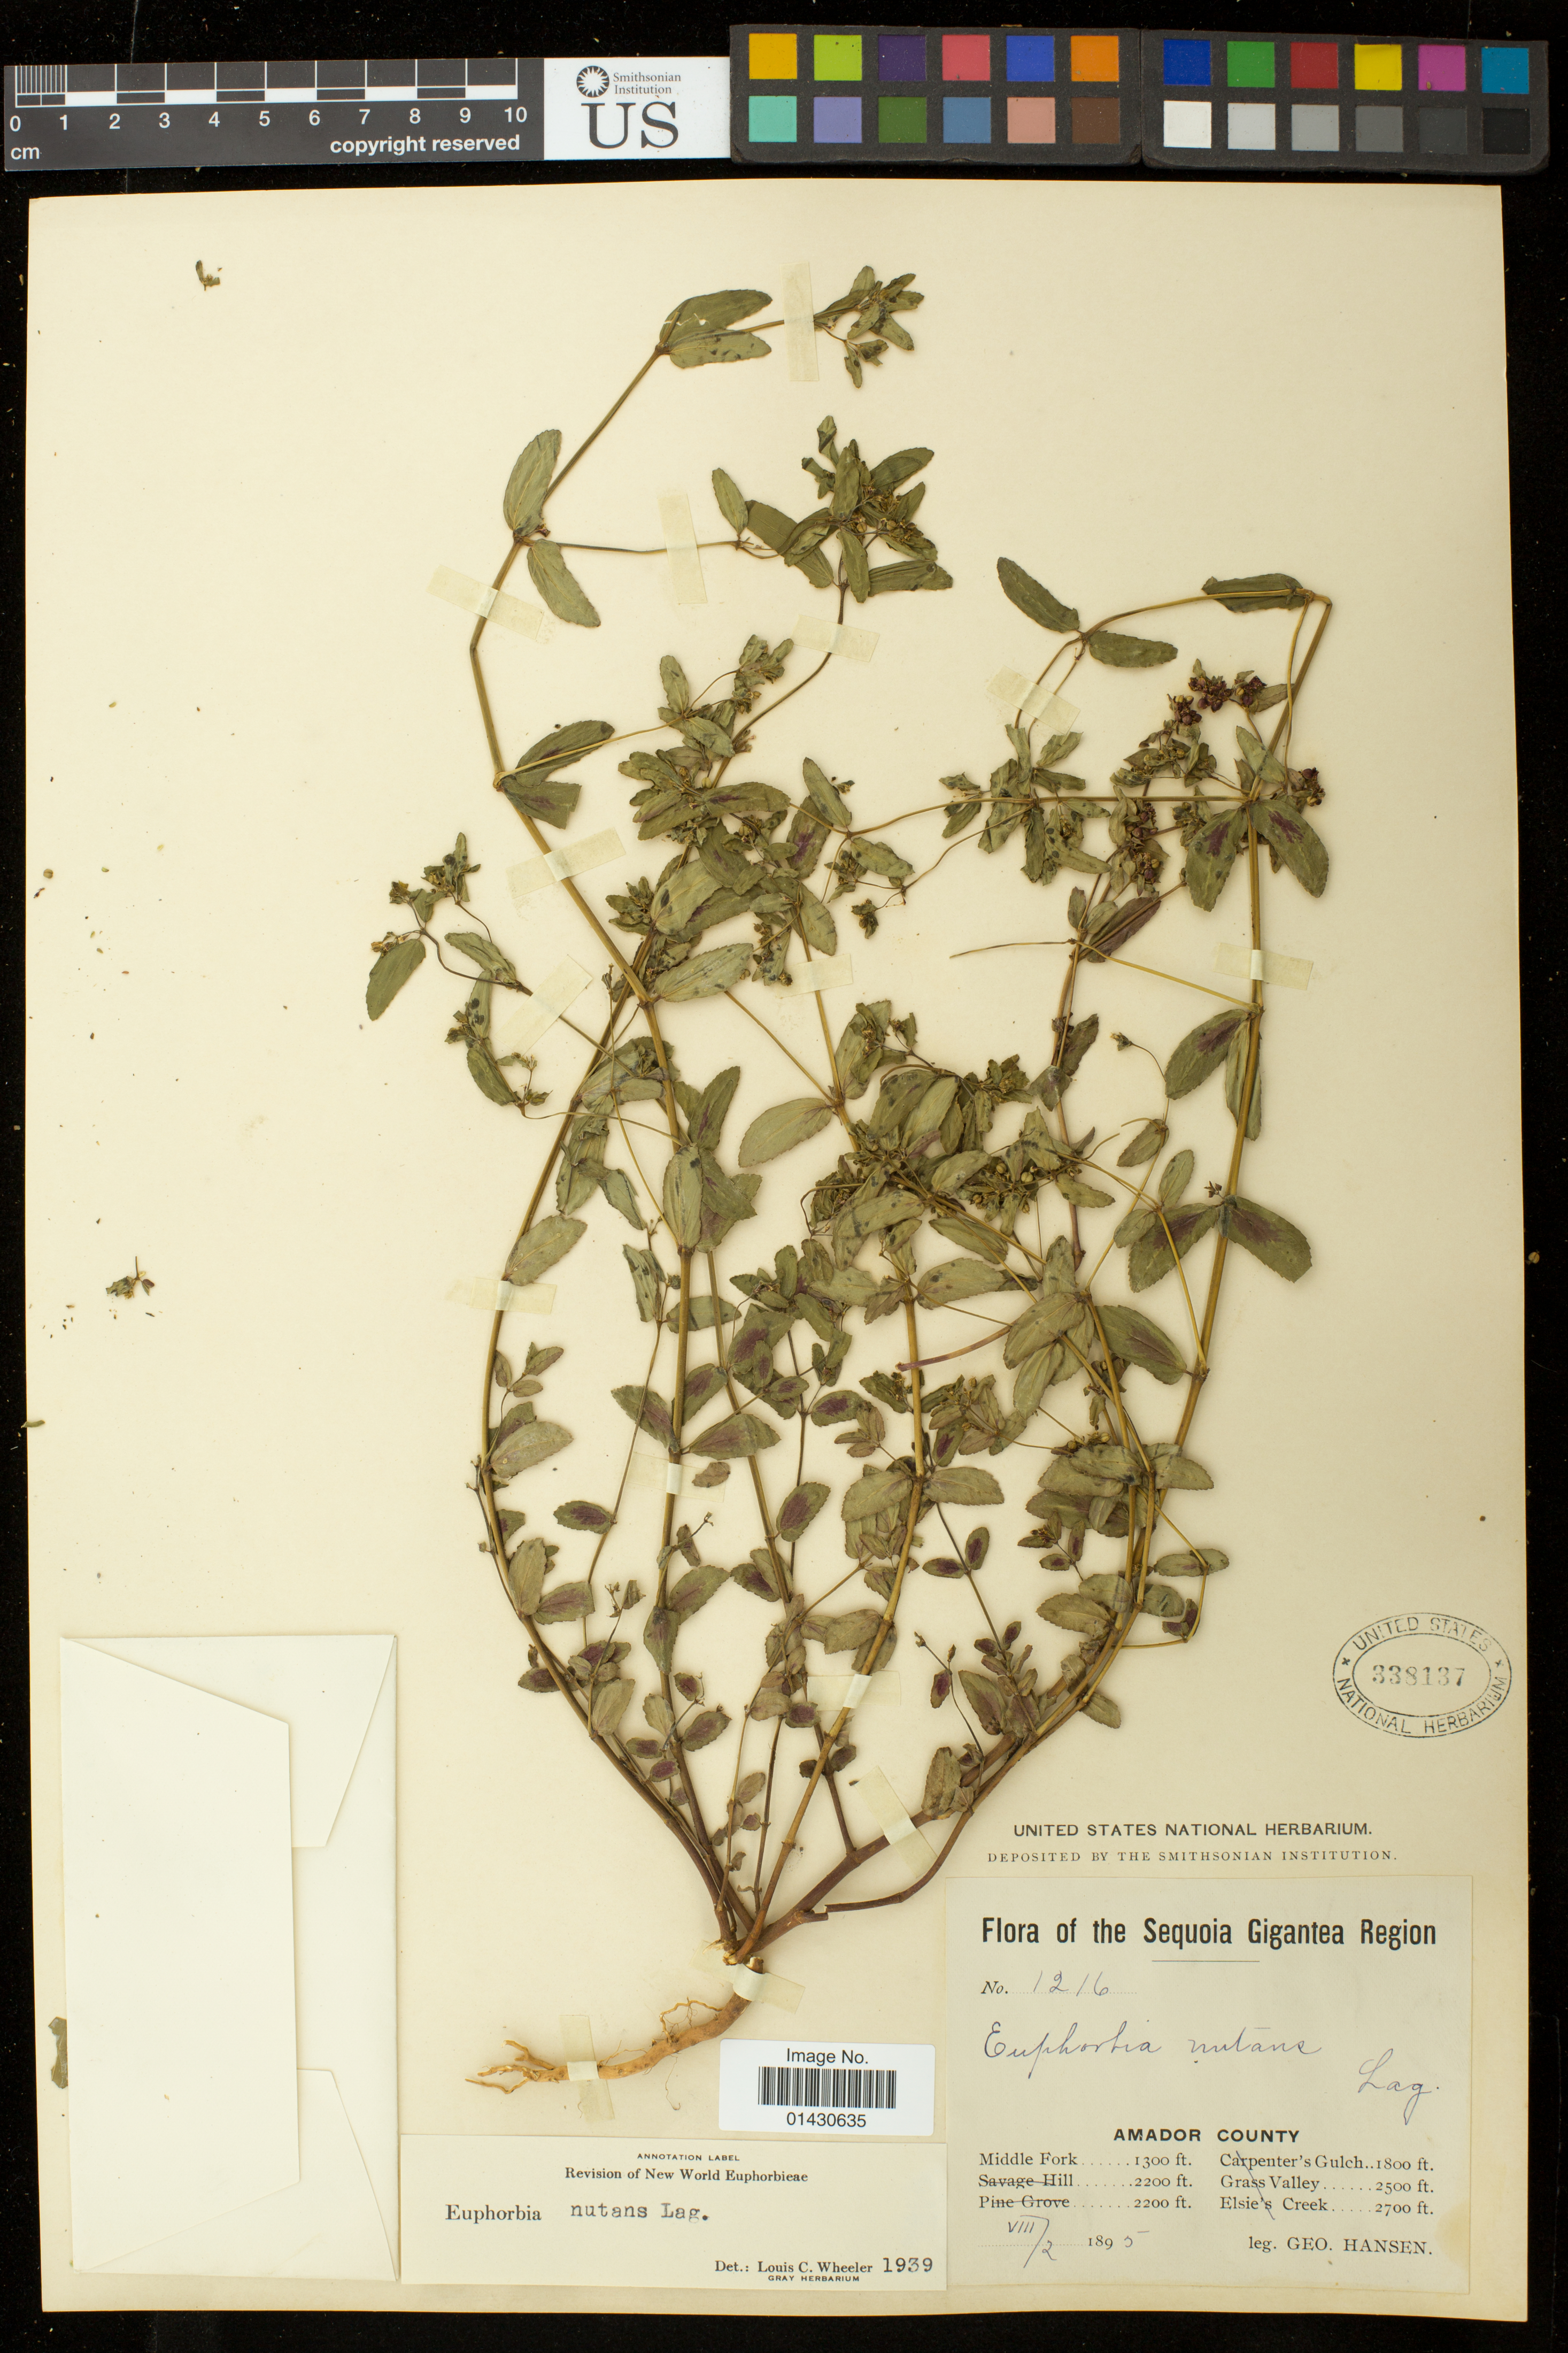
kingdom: Plantae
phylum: Tracheophyta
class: Magnoliopsida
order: Malpighiales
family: Euphorbiaceae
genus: Euphorbia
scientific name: Euphorbia maculata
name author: L.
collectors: G. Hansen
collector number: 1216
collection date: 1895-08-02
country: United States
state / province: California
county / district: Amador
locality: Middle Fork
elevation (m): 396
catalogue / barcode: US 338137